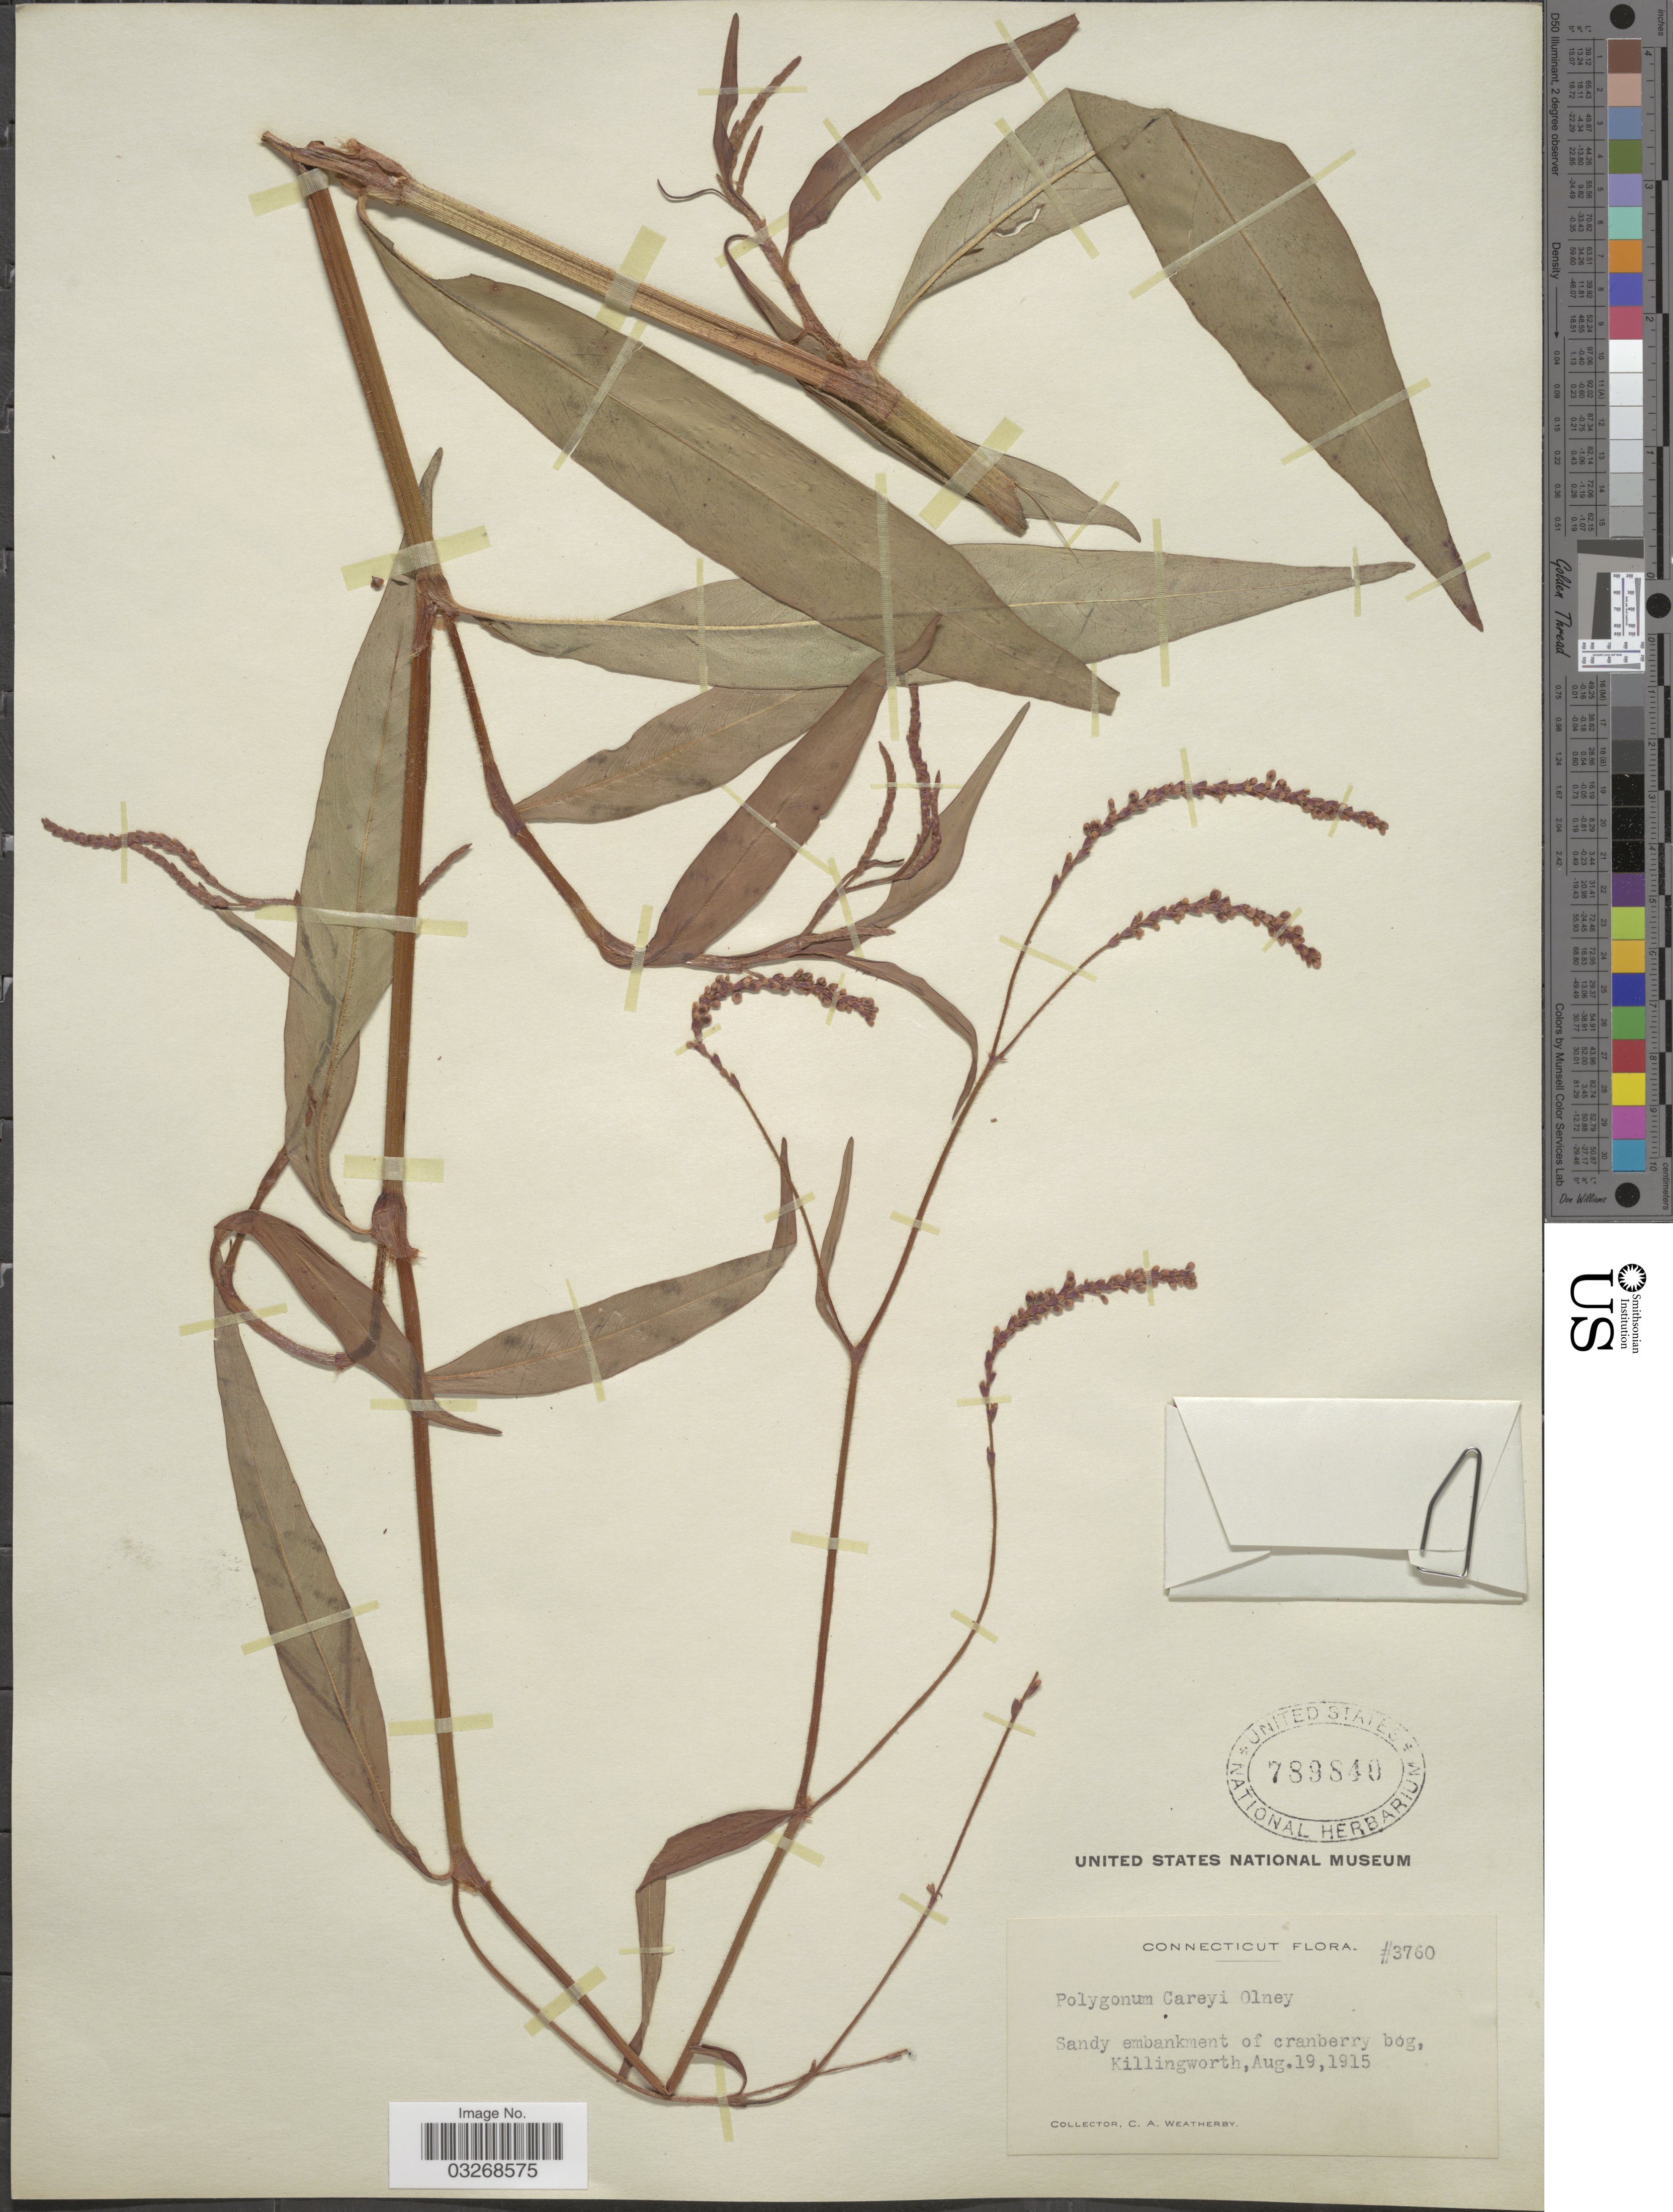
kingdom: Plantae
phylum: Tracheophyta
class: Magnoliopsida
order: Caryophyllales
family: Polygonaceae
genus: Persicaria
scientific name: Persicaria careyi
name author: (Olney) Greene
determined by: Atha, D. E.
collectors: C. A. Weatherby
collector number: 3760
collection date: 1915-08-19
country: United States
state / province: Connecticut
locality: Killingworth.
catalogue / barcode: US 789840